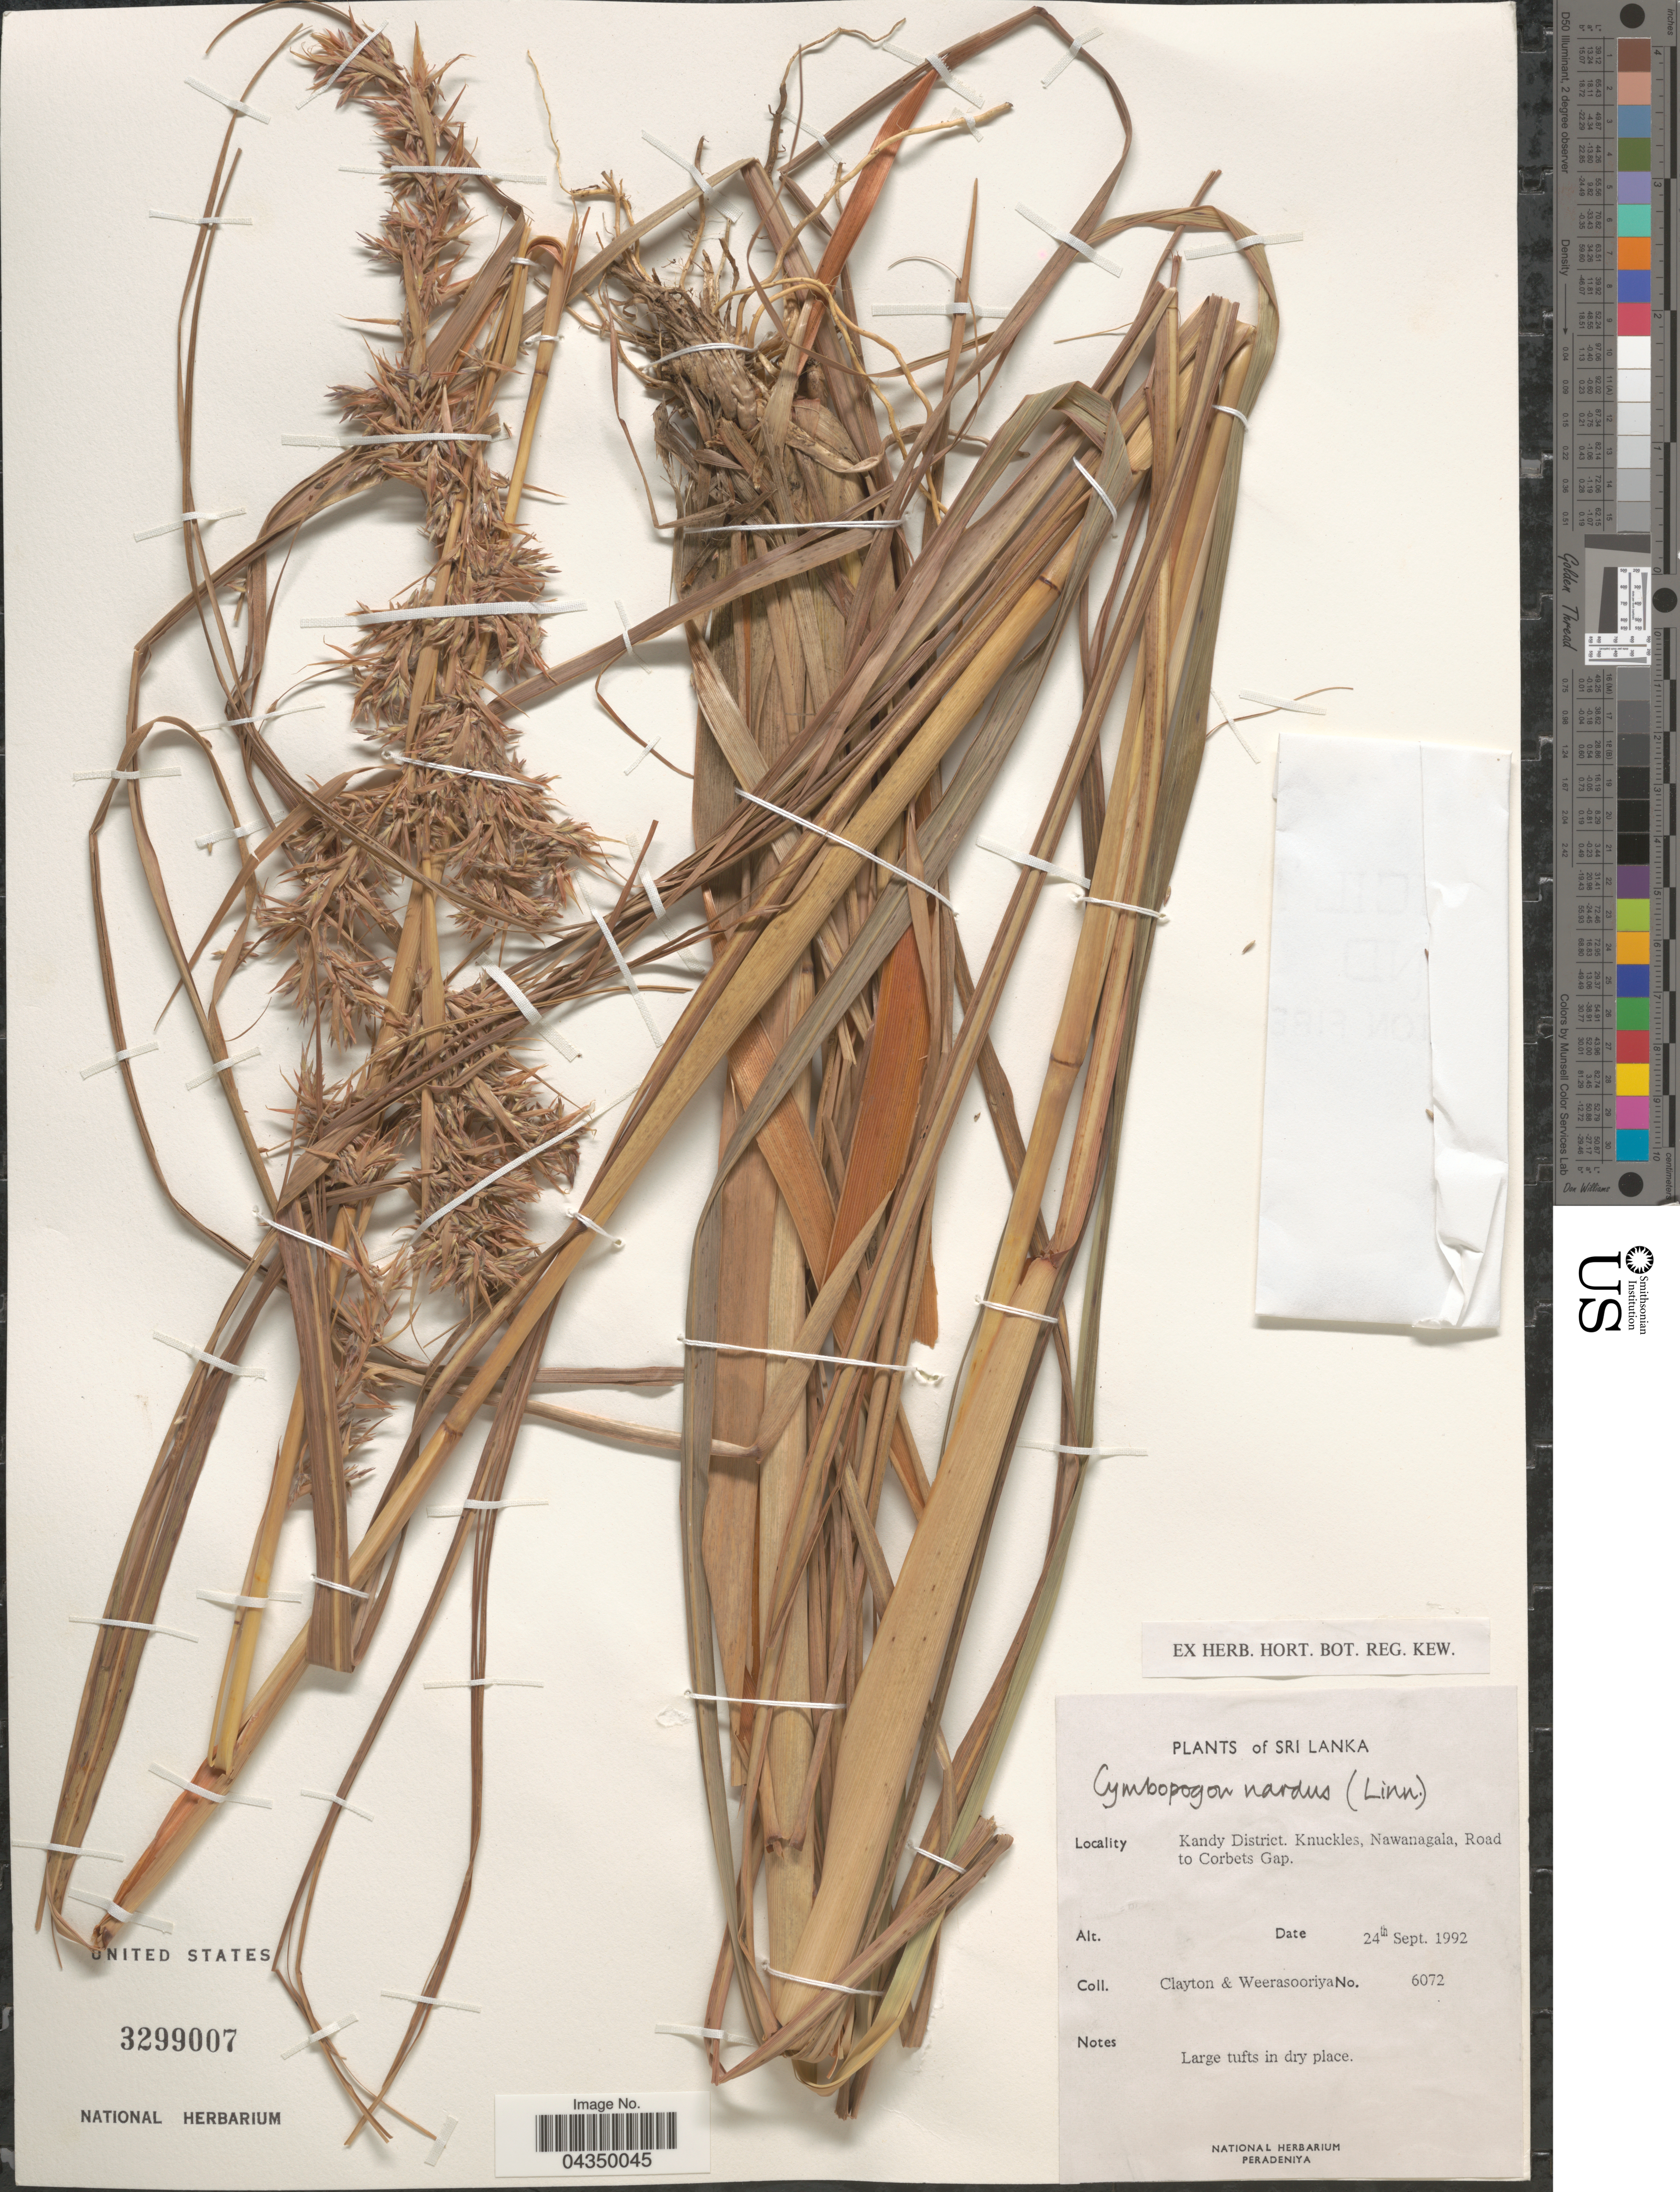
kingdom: Plantae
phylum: Tracheophyta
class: Liliopsida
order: Poales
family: Poaceae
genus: Cymbopogon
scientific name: Cymbopogon nardus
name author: (L.) Rendle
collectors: Clayton & Weerasooriya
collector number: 6072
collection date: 1992-09-24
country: Sri Lanka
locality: Kandy District. Knuckles, Nawanagala, Road to Corbets Gap.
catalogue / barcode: US 3299007